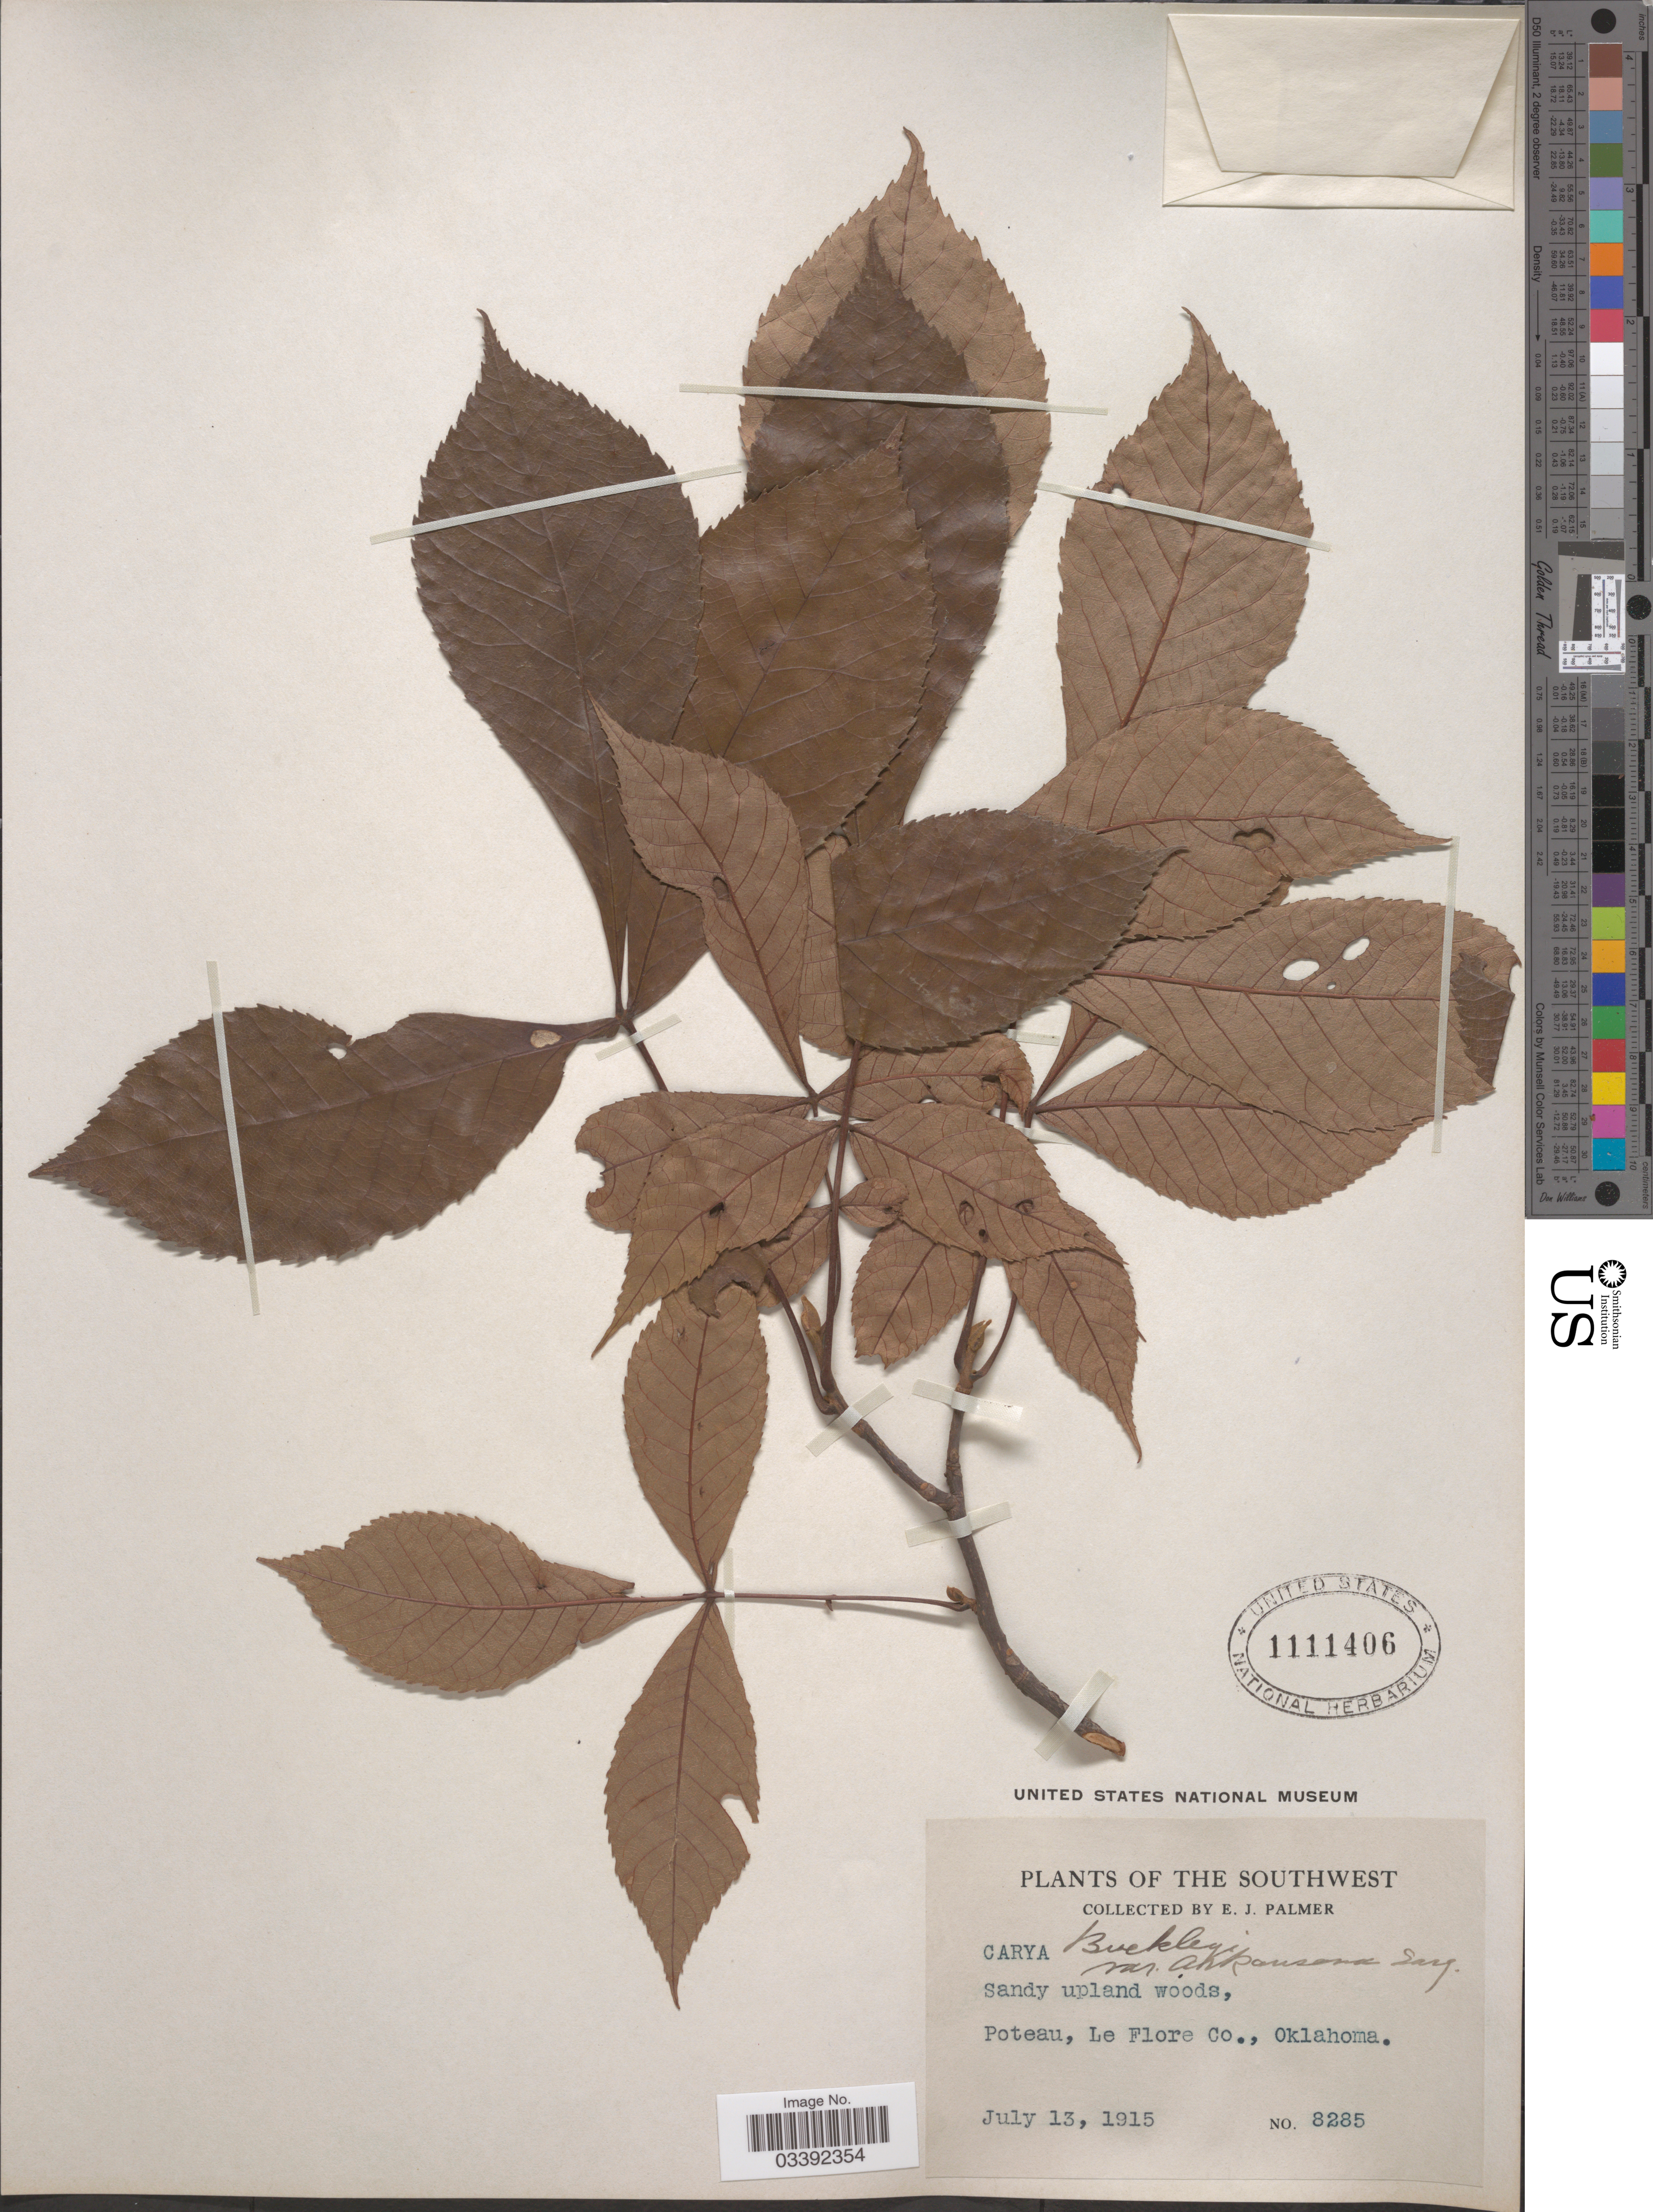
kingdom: Plantae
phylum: Tracheophyta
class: Magnoliopsida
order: Fagales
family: Juglandaceae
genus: Carya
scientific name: Carya texana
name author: Buckley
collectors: E. J. Palmer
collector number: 8285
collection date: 1915-07-13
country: United States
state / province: Oklahoma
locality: Southwest. Poteau,Le Flore Co.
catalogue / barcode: US 1111406